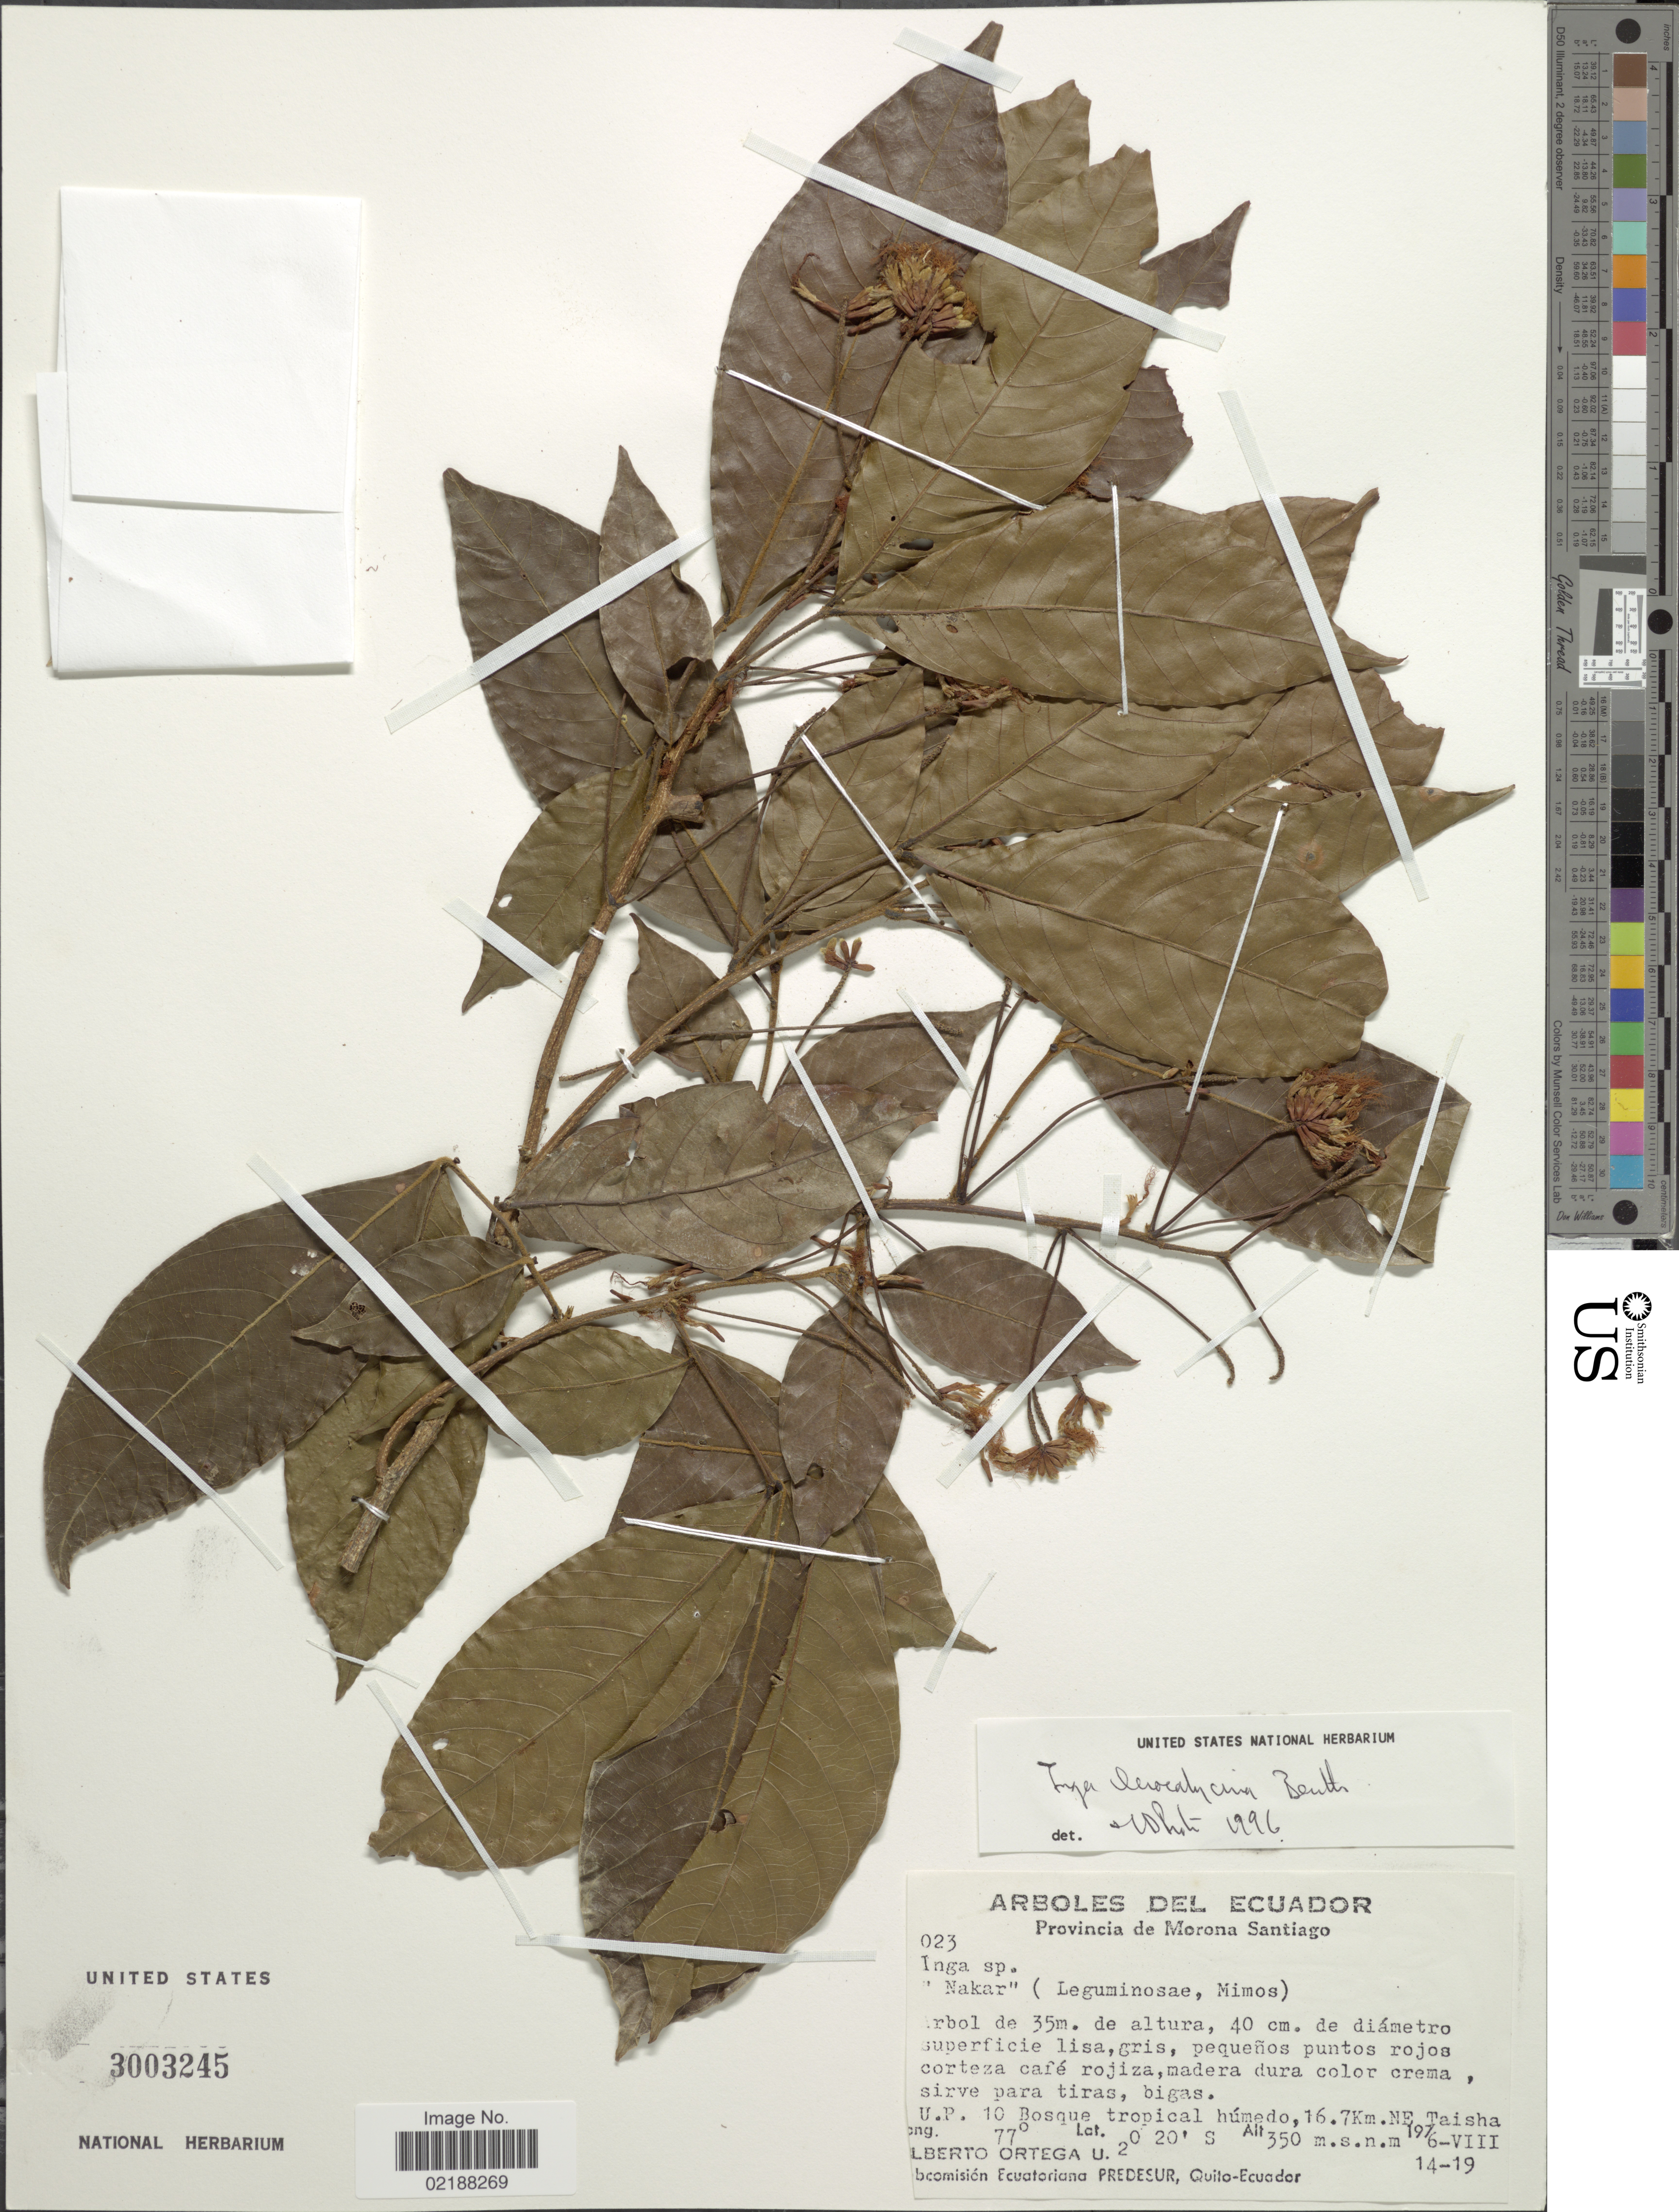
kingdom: Plantae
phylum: Tracheophyta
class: Magnoliopsida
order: Fabales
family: Fabaceae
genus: Inga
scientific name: Inga leiocalycina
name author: Benth.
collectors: A. T. Ortega U.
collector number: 023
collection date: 1976-08-14/1976-08-19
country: Ecuador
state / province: Morona-Santiago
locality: U.P. 10 Bosque tropical humedo, 16.7 km NE Taisha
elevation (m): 350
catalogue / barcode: US 3003245